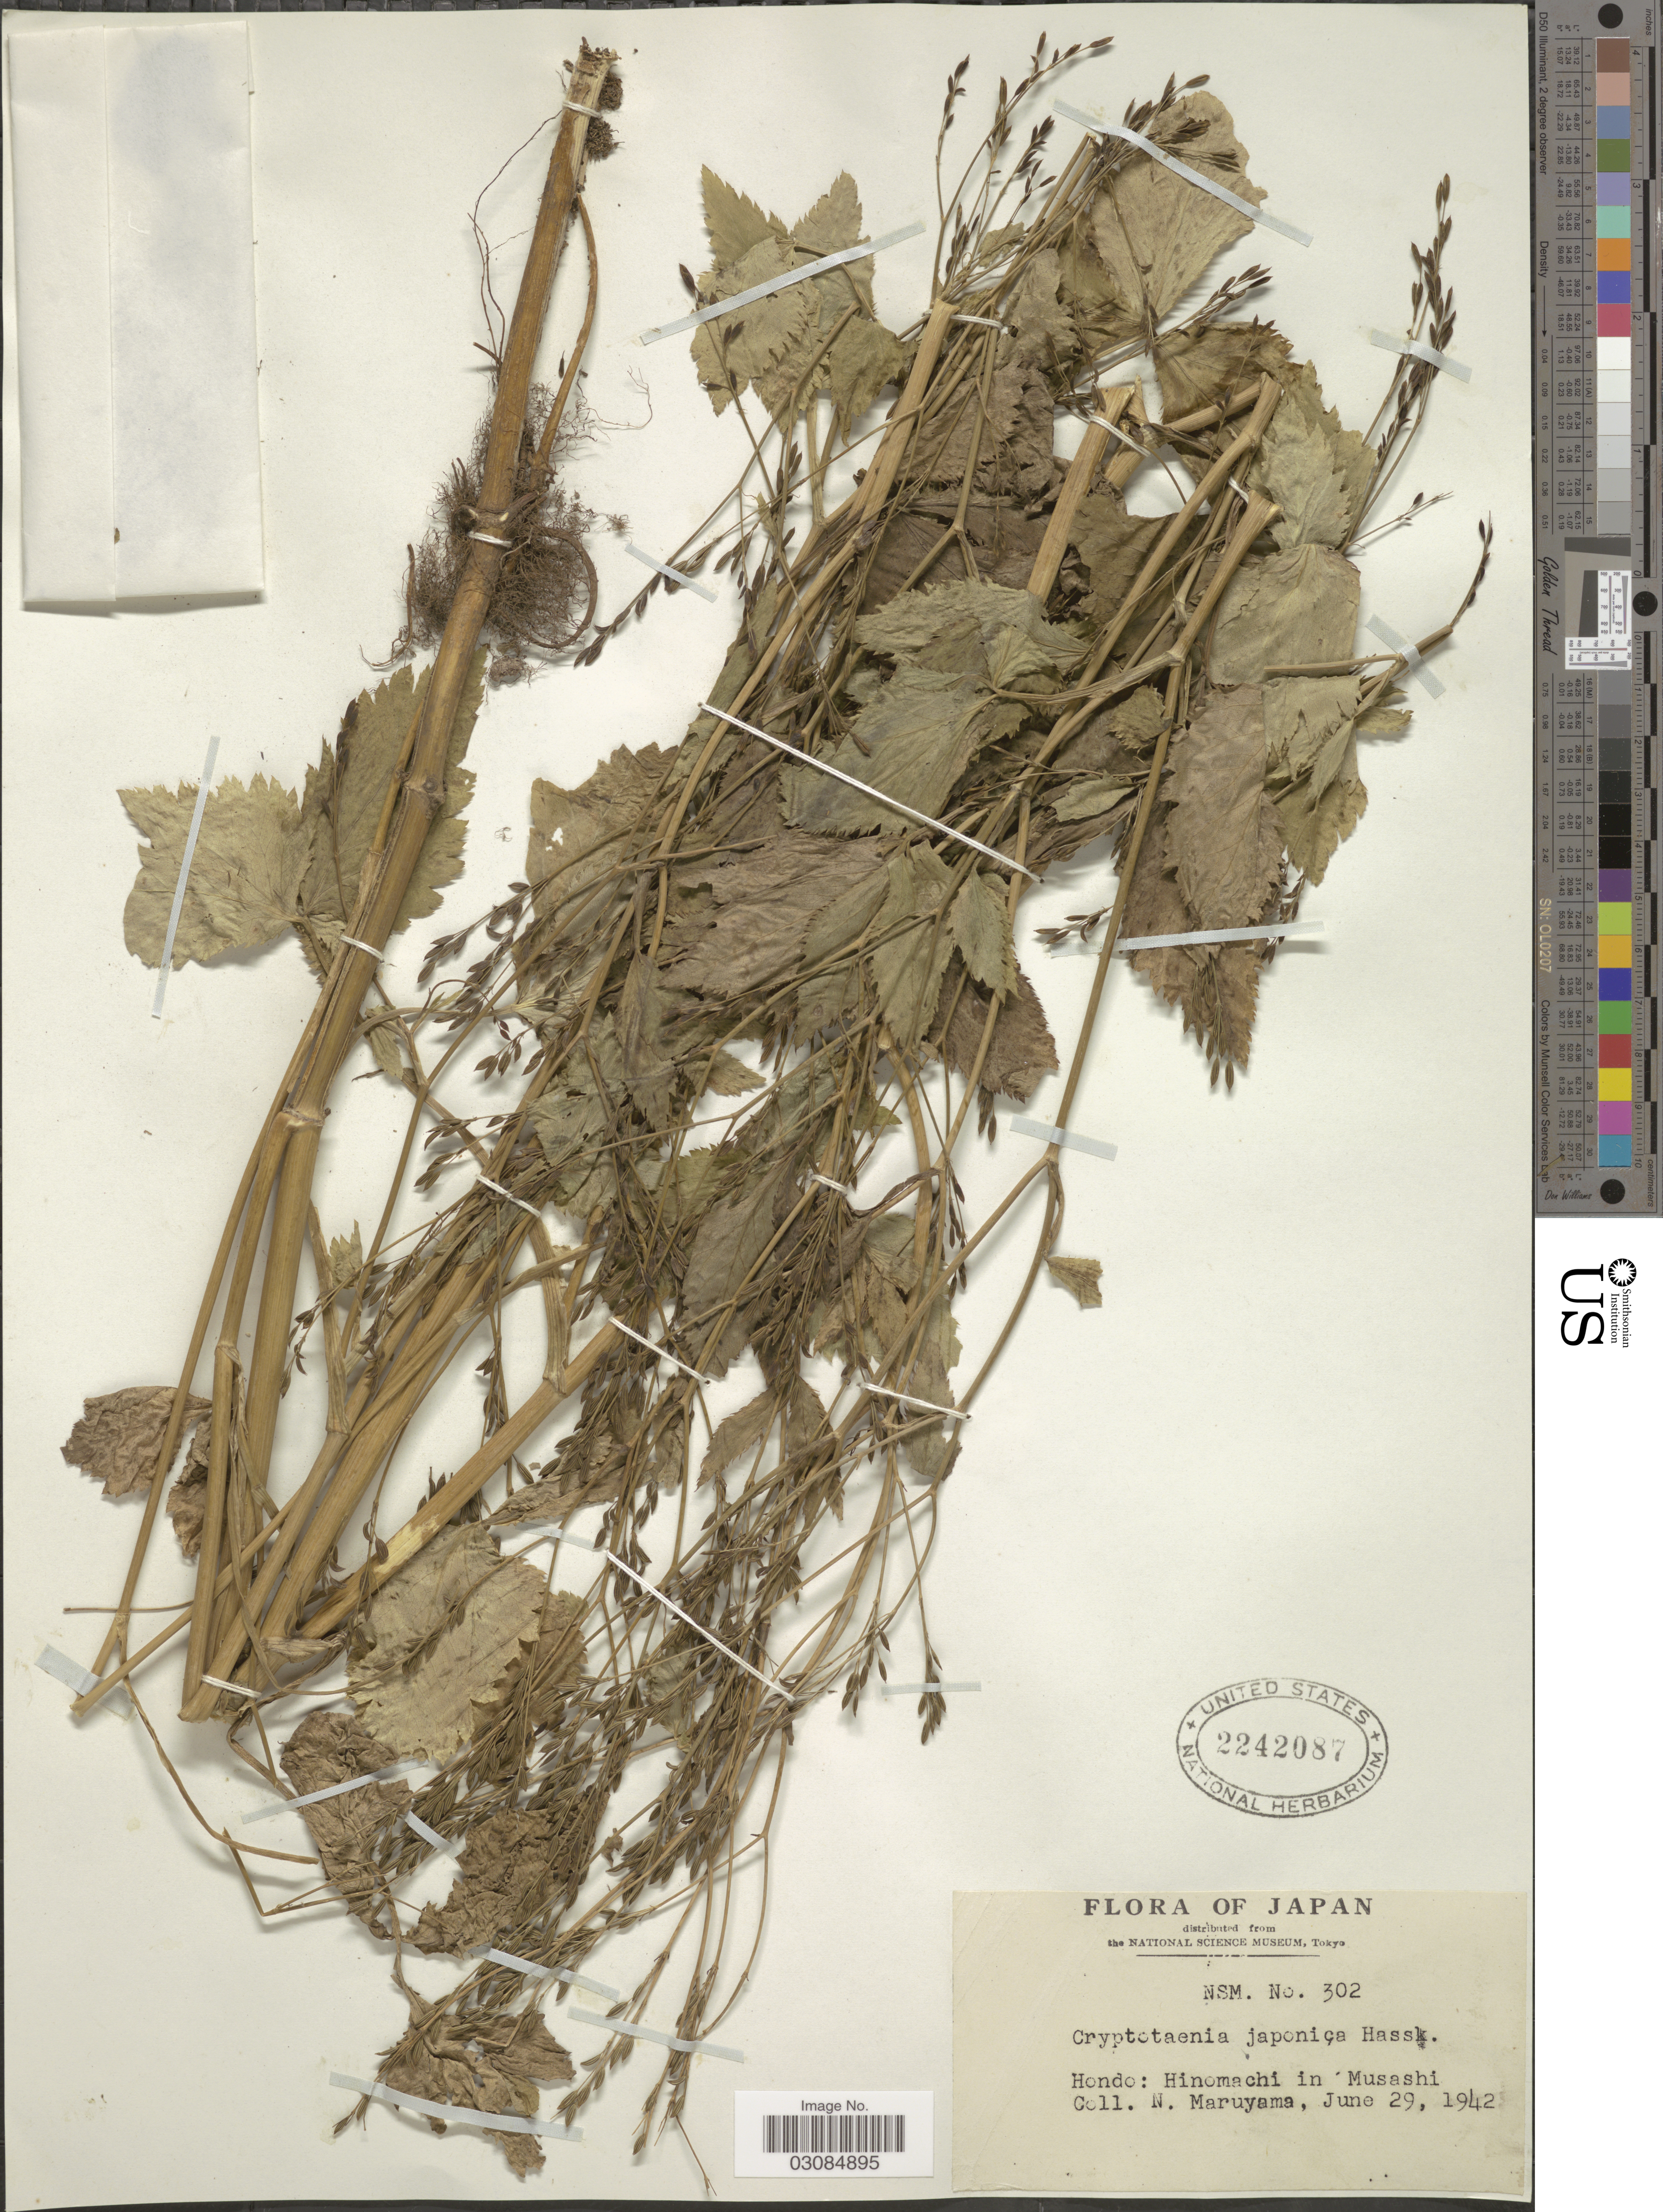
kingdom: Plantae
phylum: Tracheophyta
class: Magnoliopsida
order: Apiales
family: Apiaceae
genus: Cryptotaenia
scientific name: Cryptotaenia 10681280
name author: Hassk.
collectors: N. Maruyama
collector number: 302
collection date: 1942-06-29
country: Japan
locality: Hondo: Hinomachi in Musashi.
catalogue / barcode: US 2242087